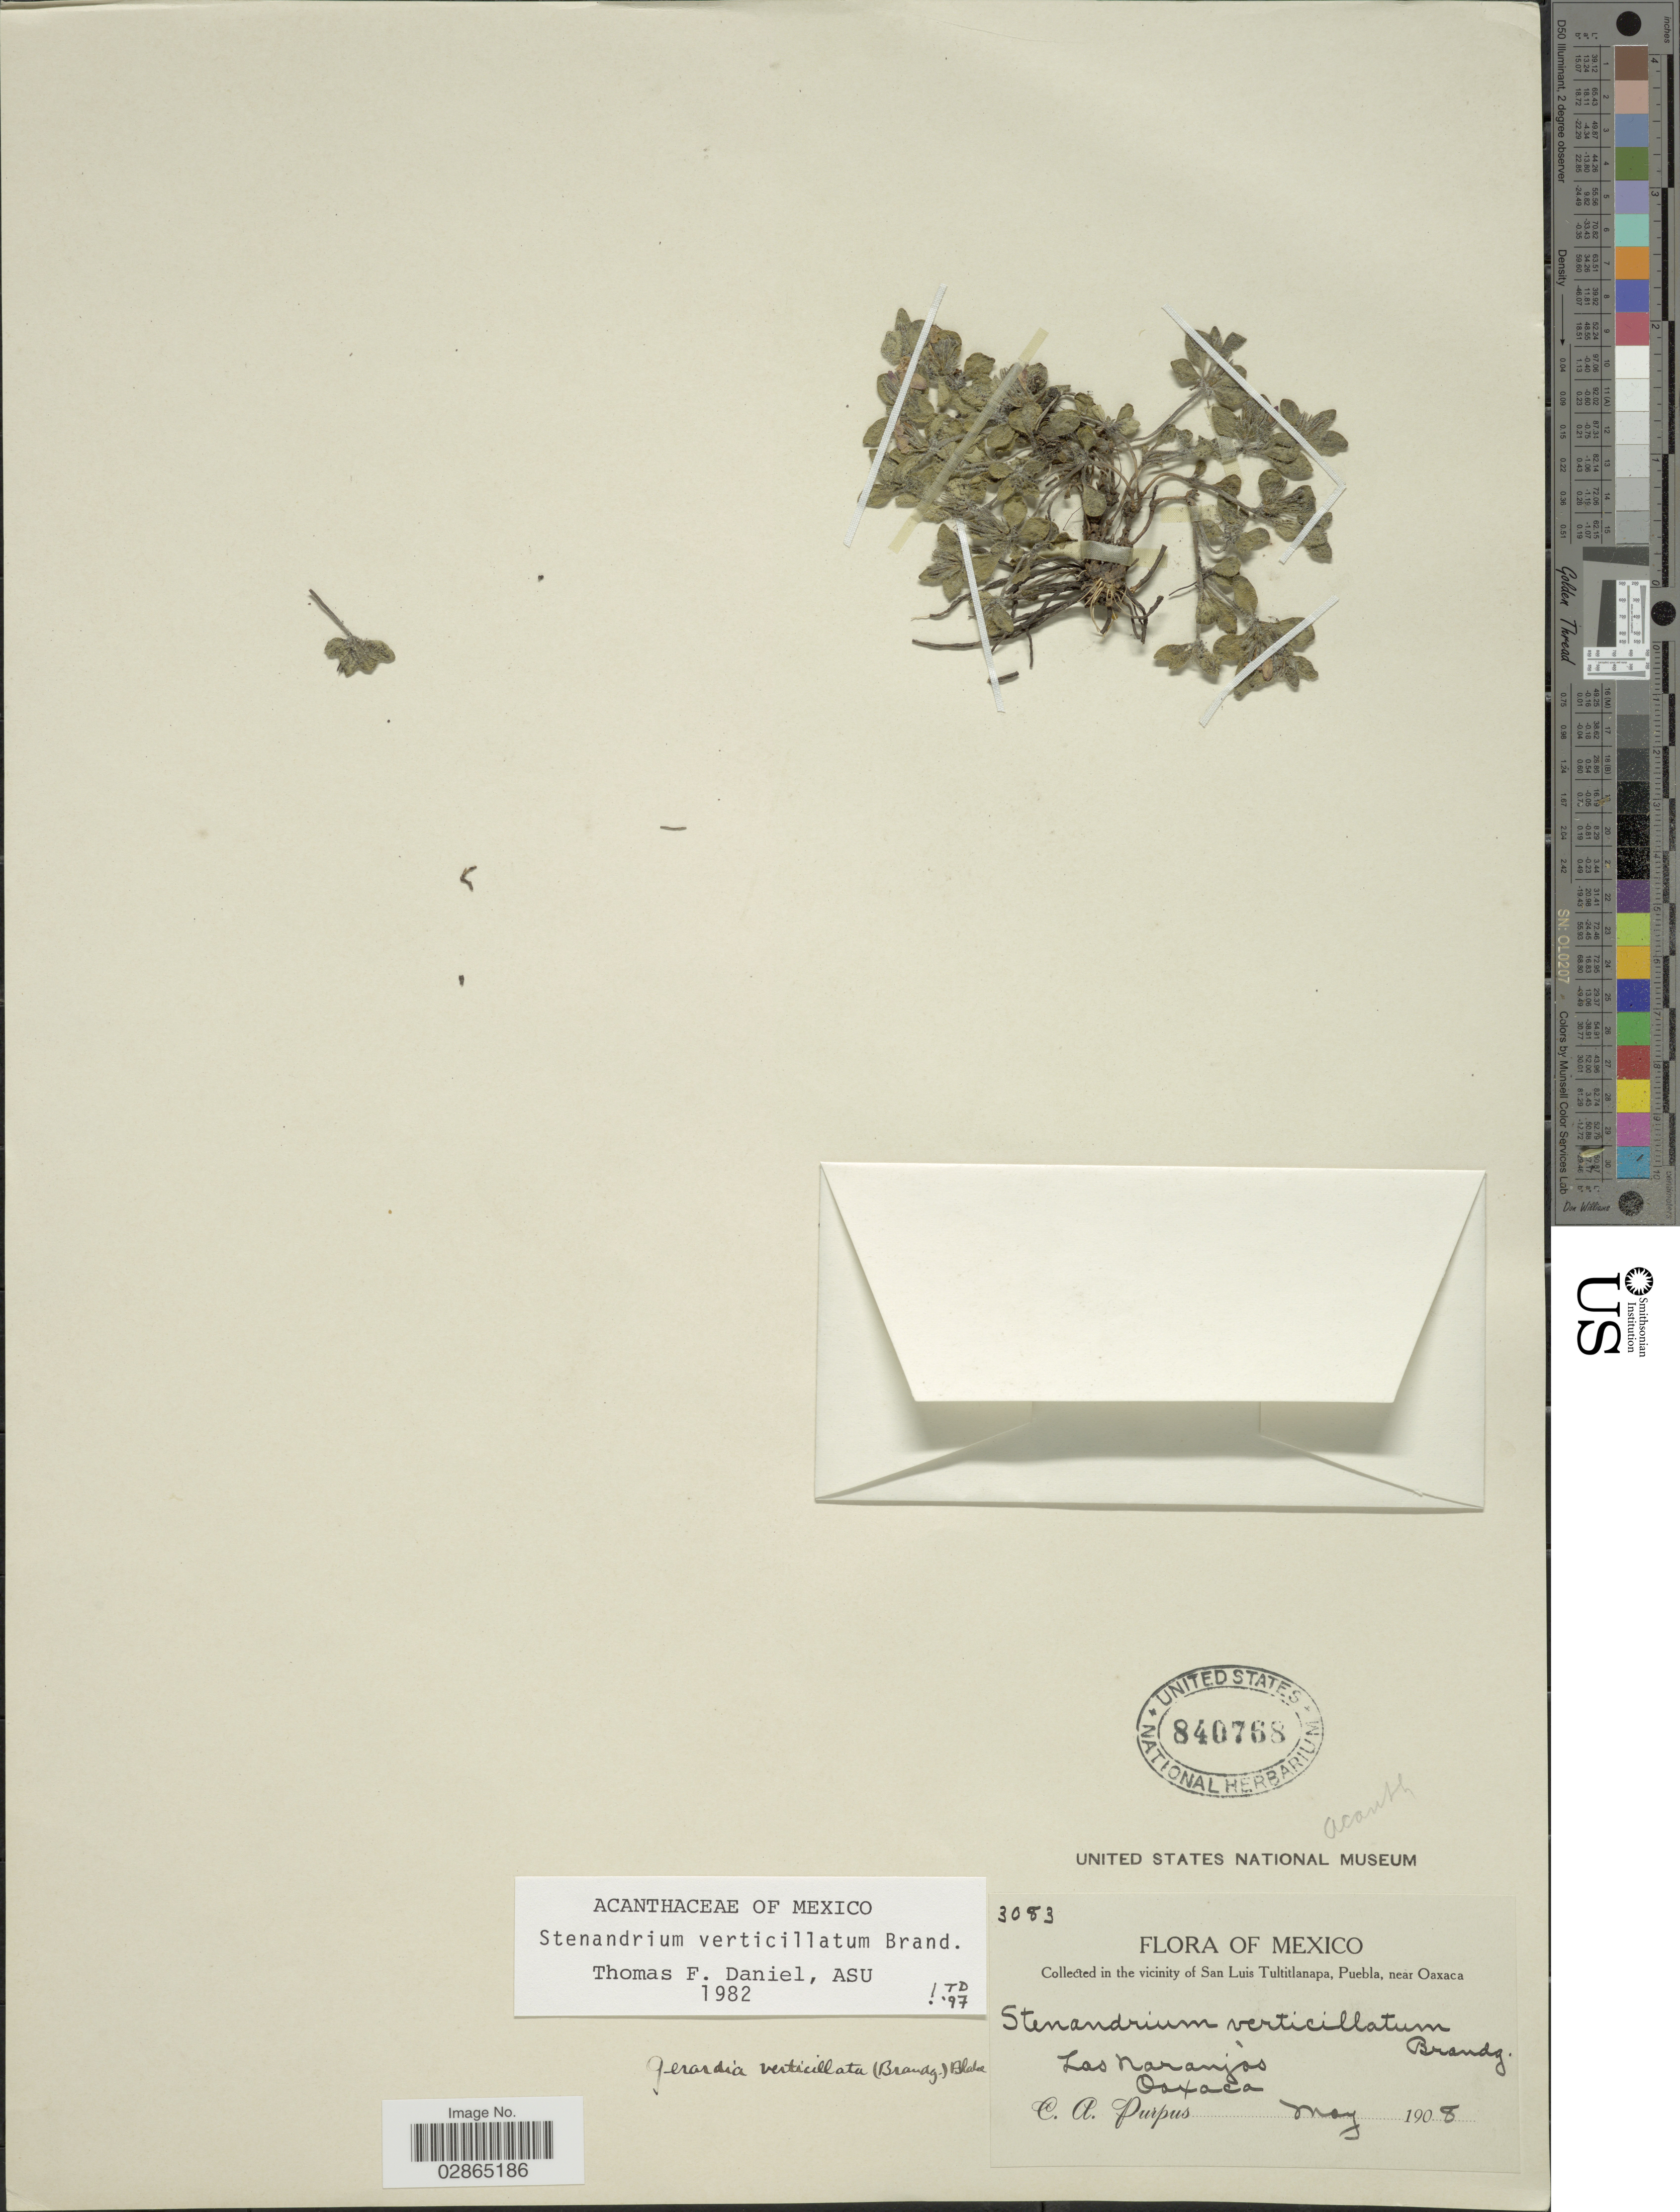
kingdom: Plantae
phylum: Tracheophyta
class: Magnoliopsida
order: Lamiales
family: Acanthaceae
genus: Stenandrium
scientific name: Stenandrium verticillatum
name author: Brandegee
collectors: C. A. Purpus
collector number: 308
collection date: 1908-05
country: Mexico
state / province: Oaxaca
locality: In the vicinity of San Luis Tultitlanapa, near Oaxaca.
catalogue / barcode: US 840768